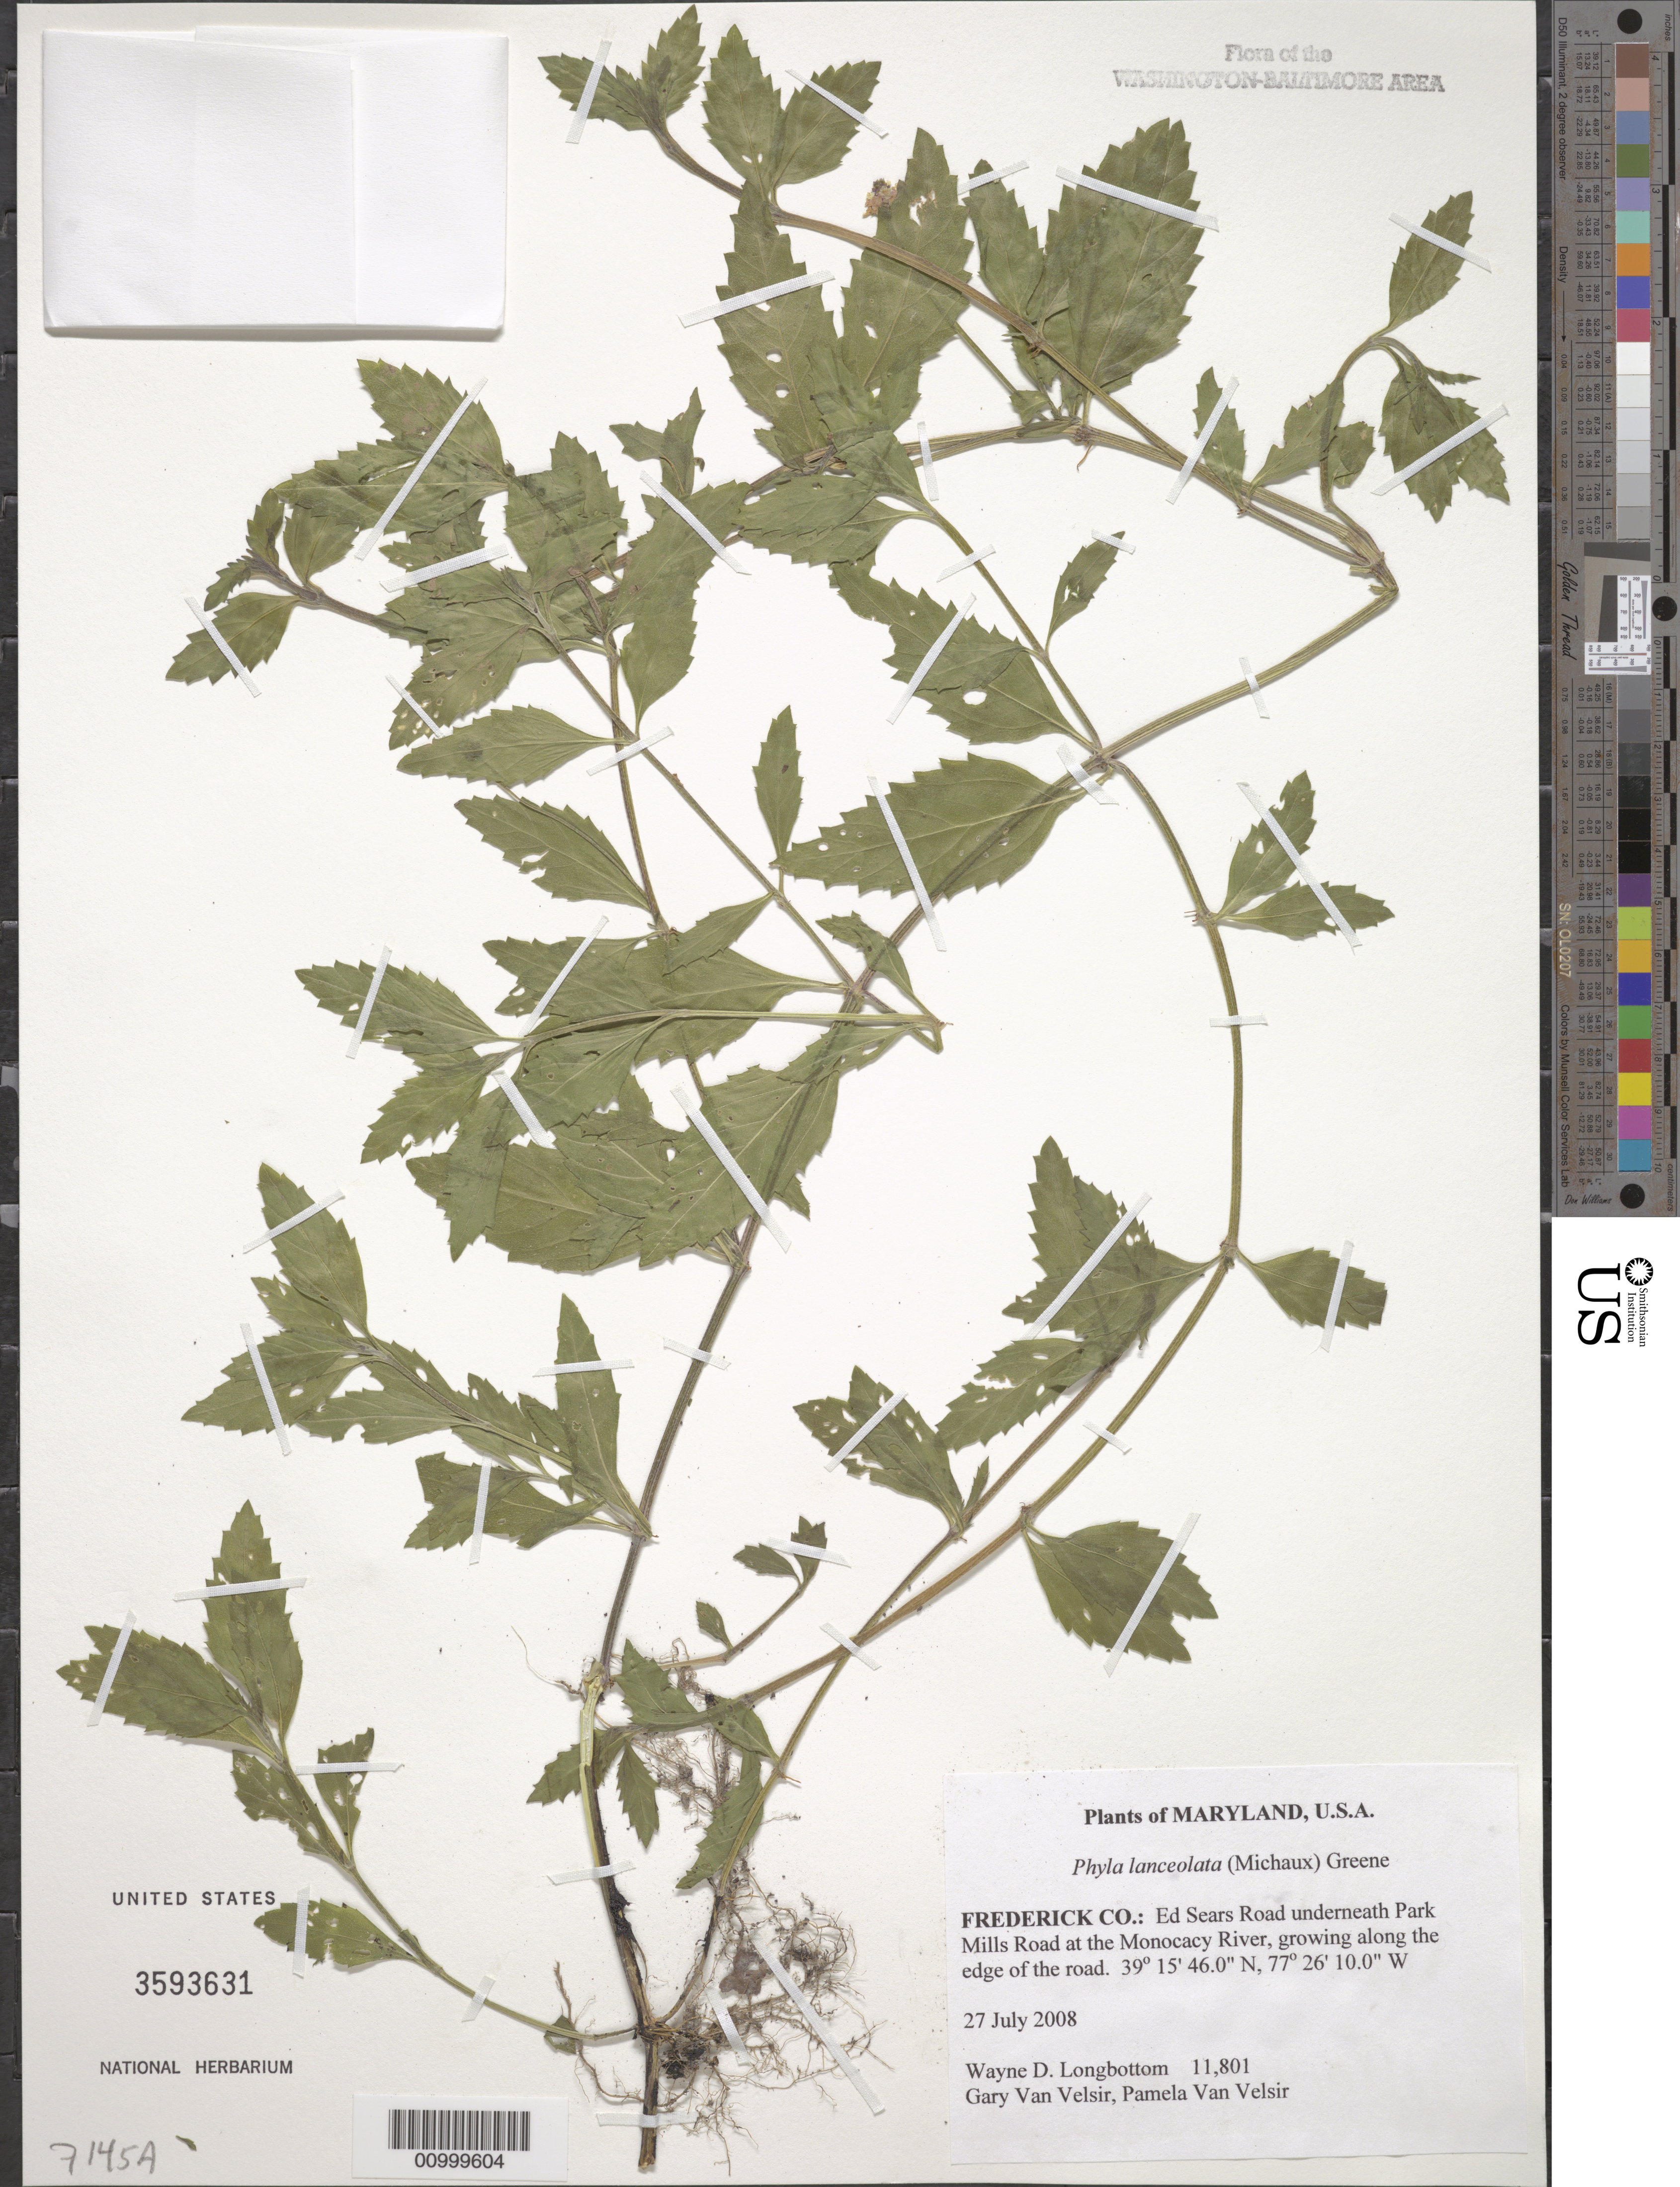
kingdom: Plantae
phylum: Tracheophyta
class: Magnoliopsida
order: Lamiales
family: Verbenaceae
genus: Phyla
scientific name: Phyla lanceolata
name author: (Michx.) Greene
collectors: W. D. Longbottom, G. Van Velsir & P. Van Velsir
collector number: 11801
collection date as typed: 27 July 2008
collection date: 2008-07-27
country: United States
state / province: Maryland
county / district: Frederick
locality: Ed Sears Road underneath Park Mills Road at the Monocacy River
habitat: growing along the edge of the road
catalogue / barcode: US 3593631